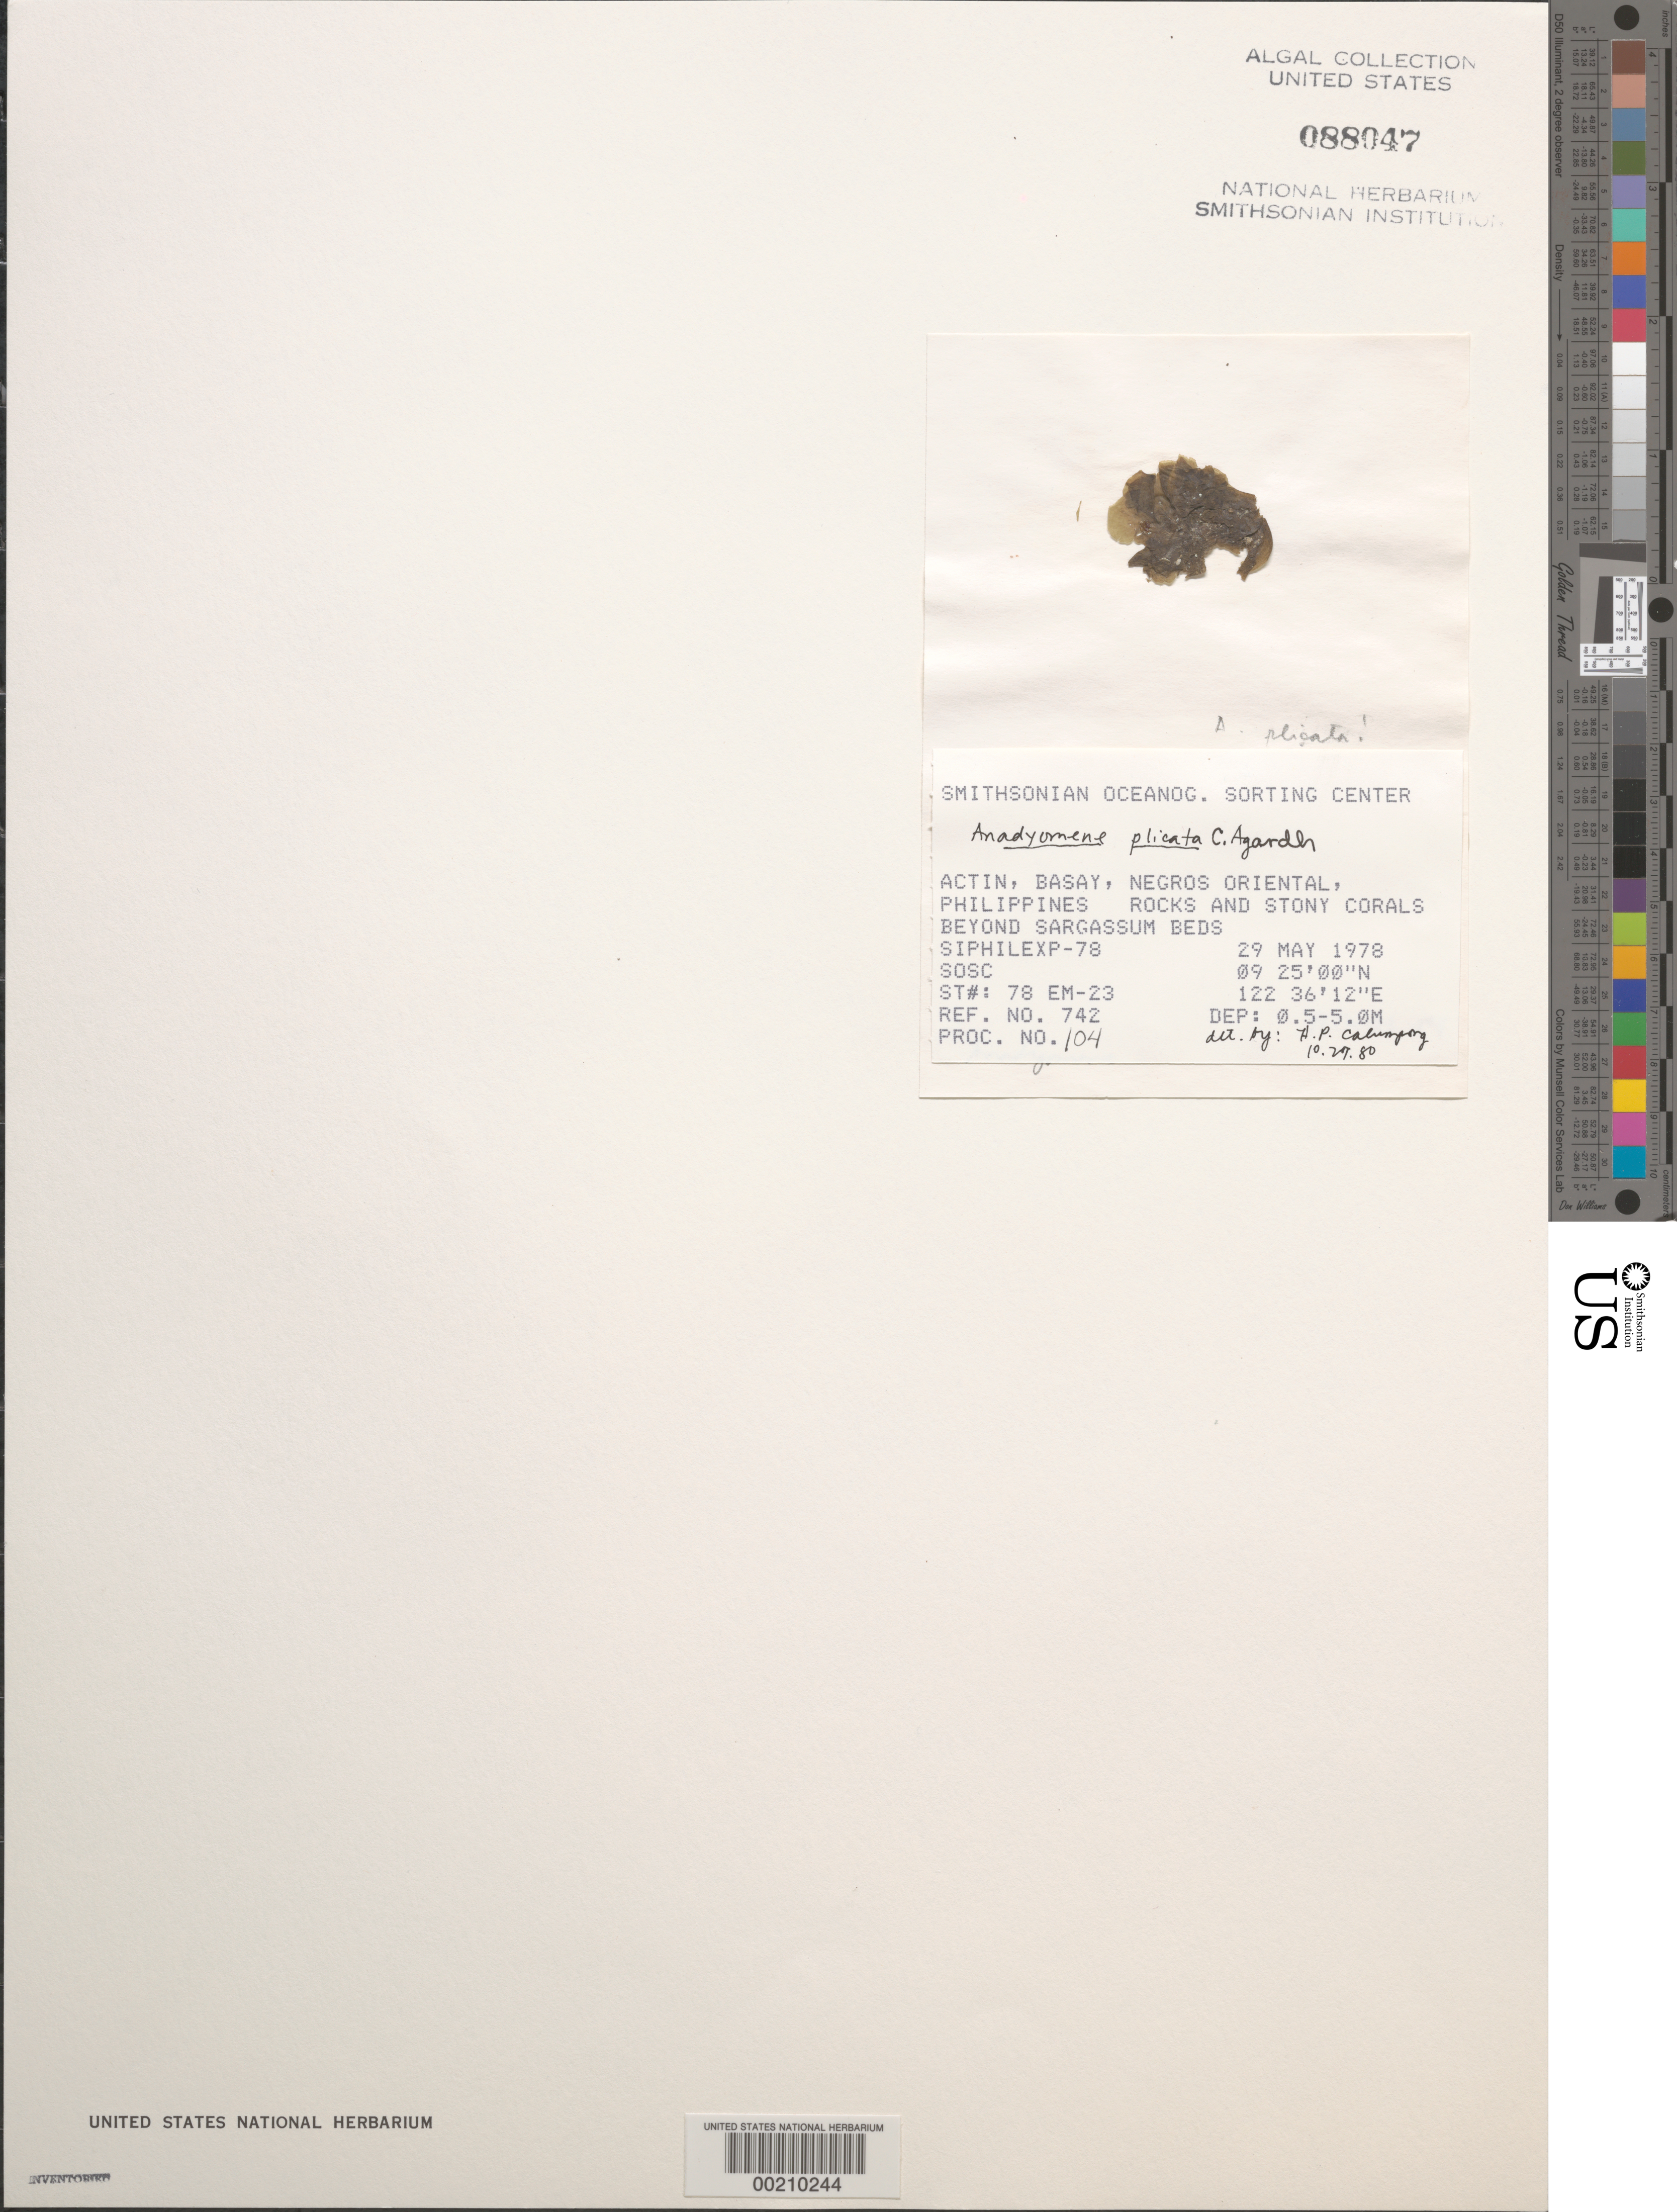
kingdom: Plantae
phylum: Chlorophyta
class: Ulvophyceae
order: Cladophorales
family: Anadyomenaceae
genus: Anadyomene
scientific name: Anadyomene plicata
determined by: Calumpong, H. P.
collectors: SOSC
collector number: Station 78 Em-23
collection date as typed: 29 May 1978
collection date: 1978-05-29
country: Philippines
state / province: Central Visayas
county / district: Negros Oriental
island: Negros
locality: Actin, Basay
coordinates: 09 25'00"N, 122 36'12"E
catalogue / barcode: US 88047